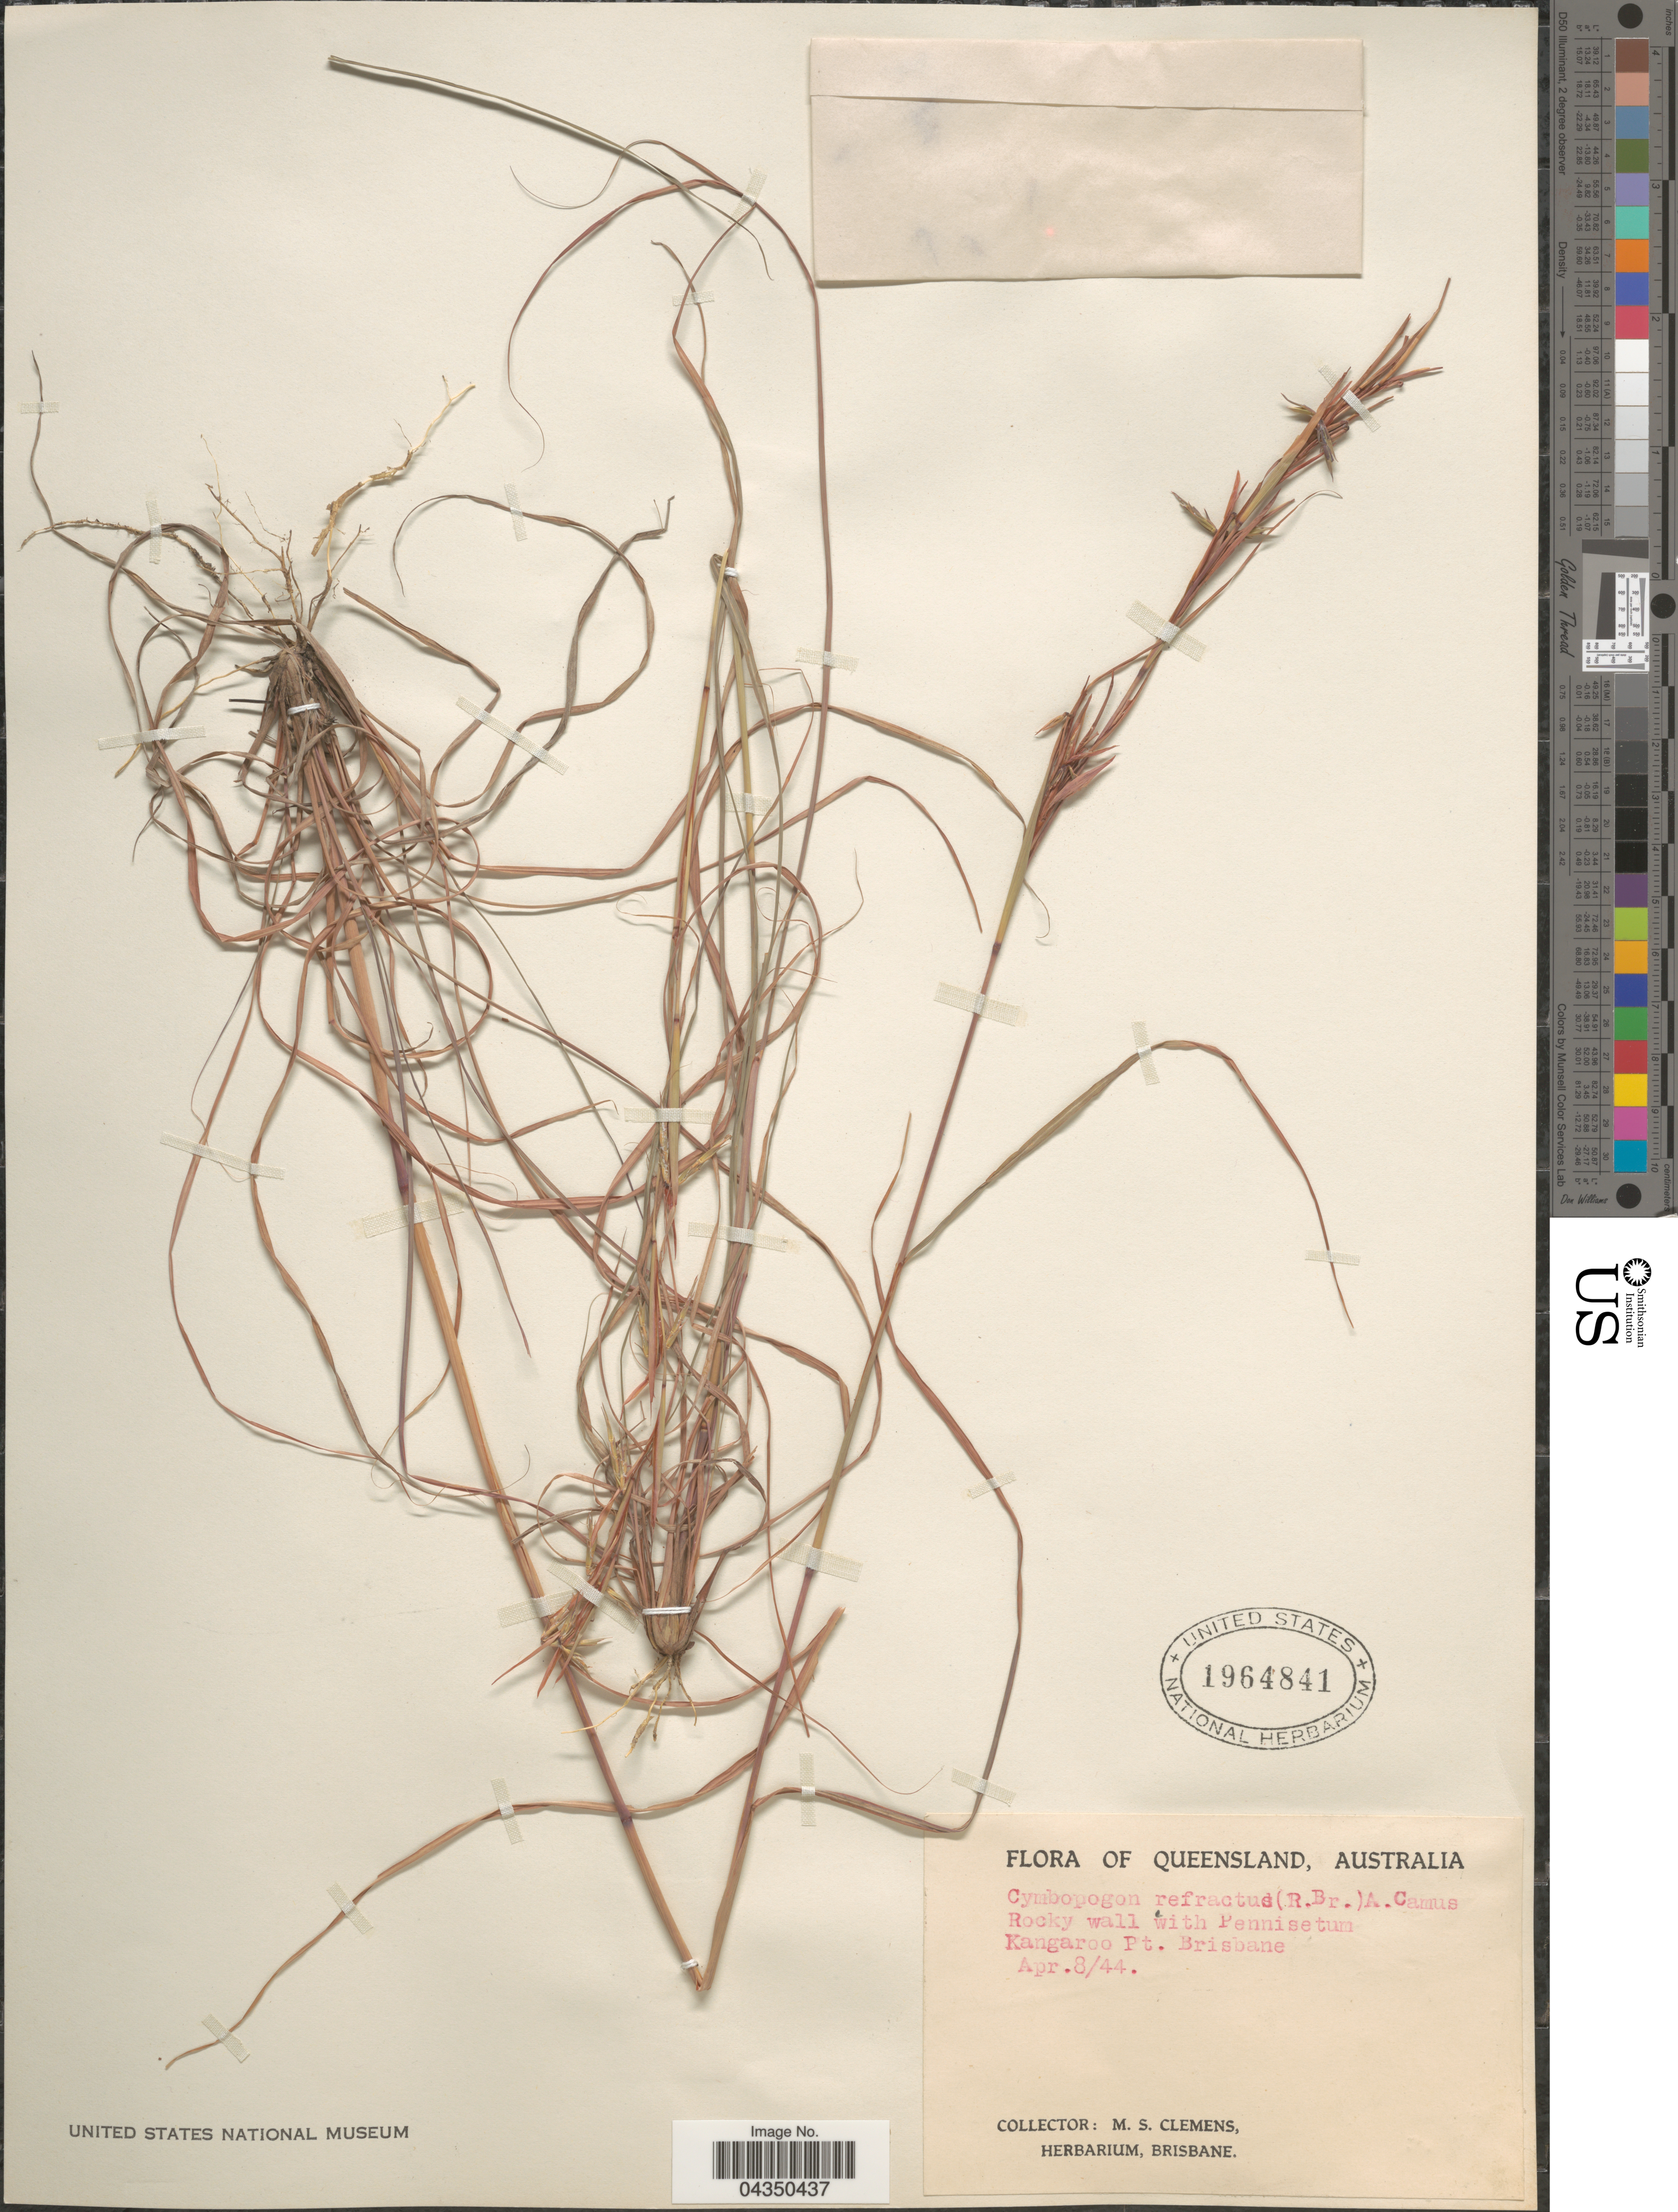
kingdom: Plantae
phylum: Tracheophyta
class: Liliopsida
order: Poales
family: Poaceae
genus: Cymbopogon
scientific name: Cymbopogon refractus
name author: (R. Br.) A. Camus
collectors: M. S. Clemens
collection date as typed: Transcribed d/m/y: 8/4/44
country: Australia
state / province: Queensland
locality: Kangaroo Pt. Brisbane.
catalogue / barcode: US 1964841